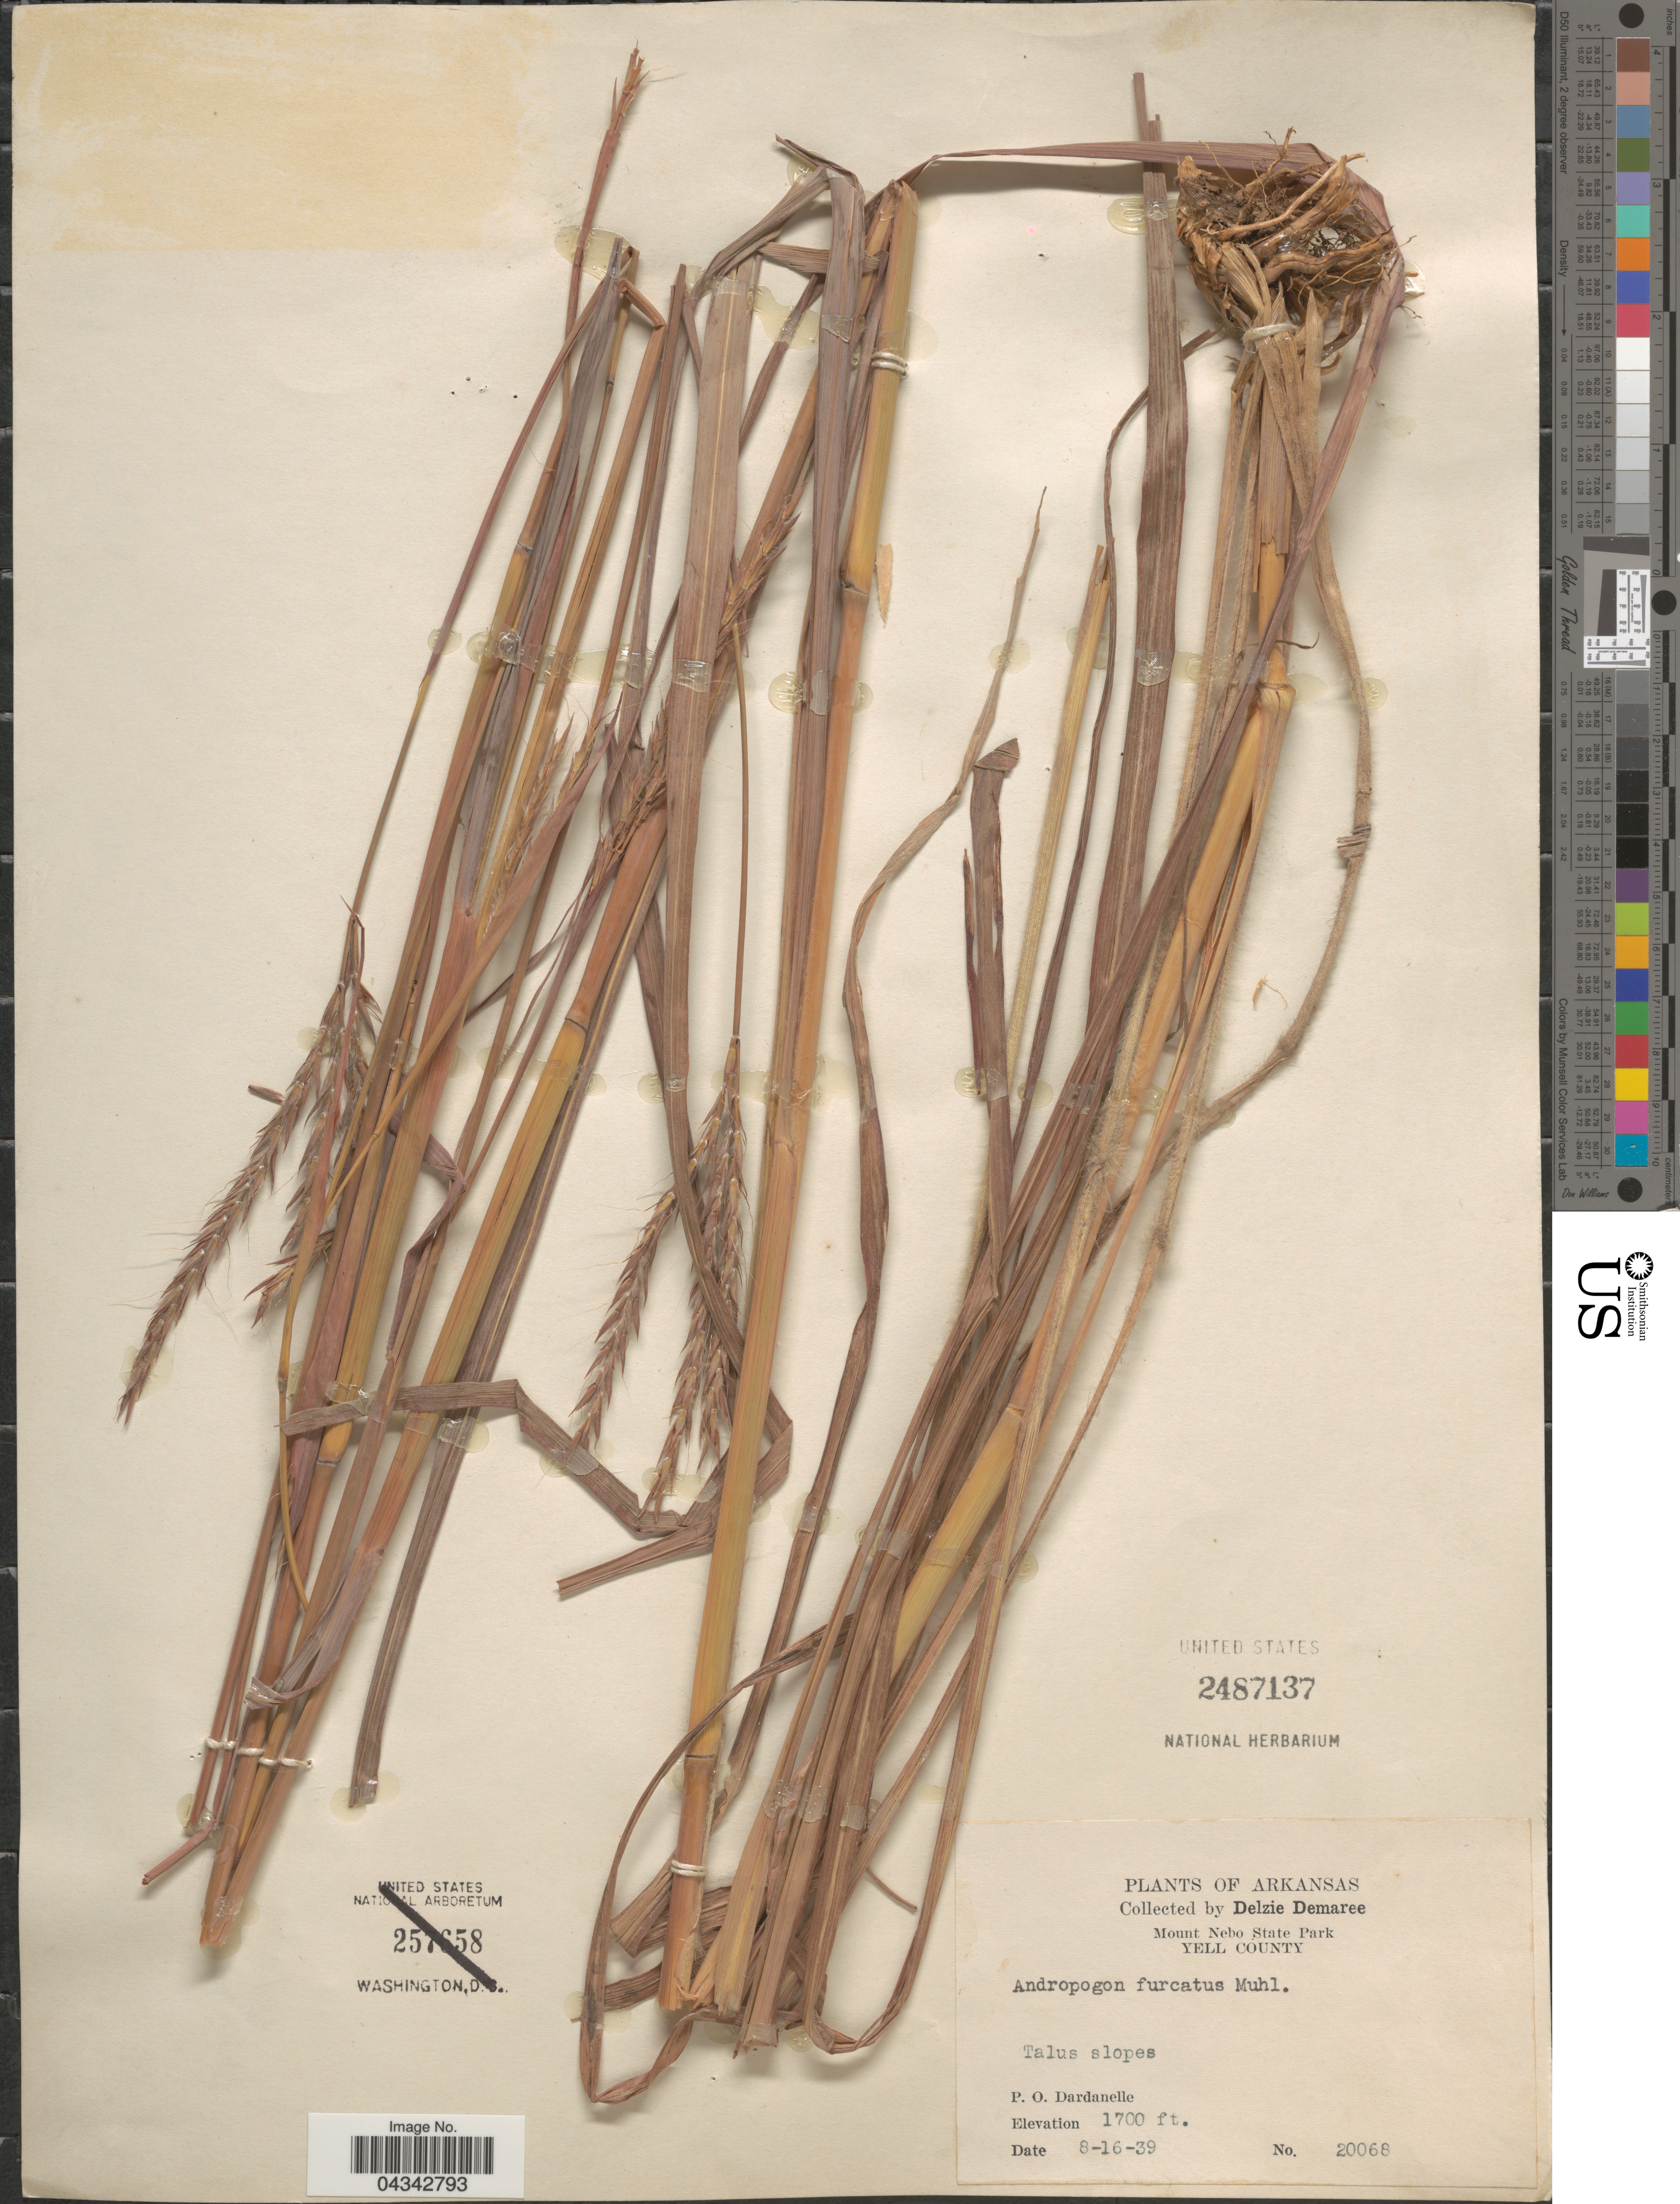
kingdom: Plantae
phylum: Tracheophyta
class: Liliopsida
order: Poales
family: Poaceae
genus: Andropogon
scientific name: Andropogon gerardii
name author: Vitman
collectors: D. Demaree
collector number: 20068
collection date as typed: Transcribed d/m/y: 16/8/39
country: United States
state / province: Arkansas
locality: Mount Nebo State Park. Yell County. P. O. Dardanelle.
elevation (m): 518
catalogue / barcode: US 2487137